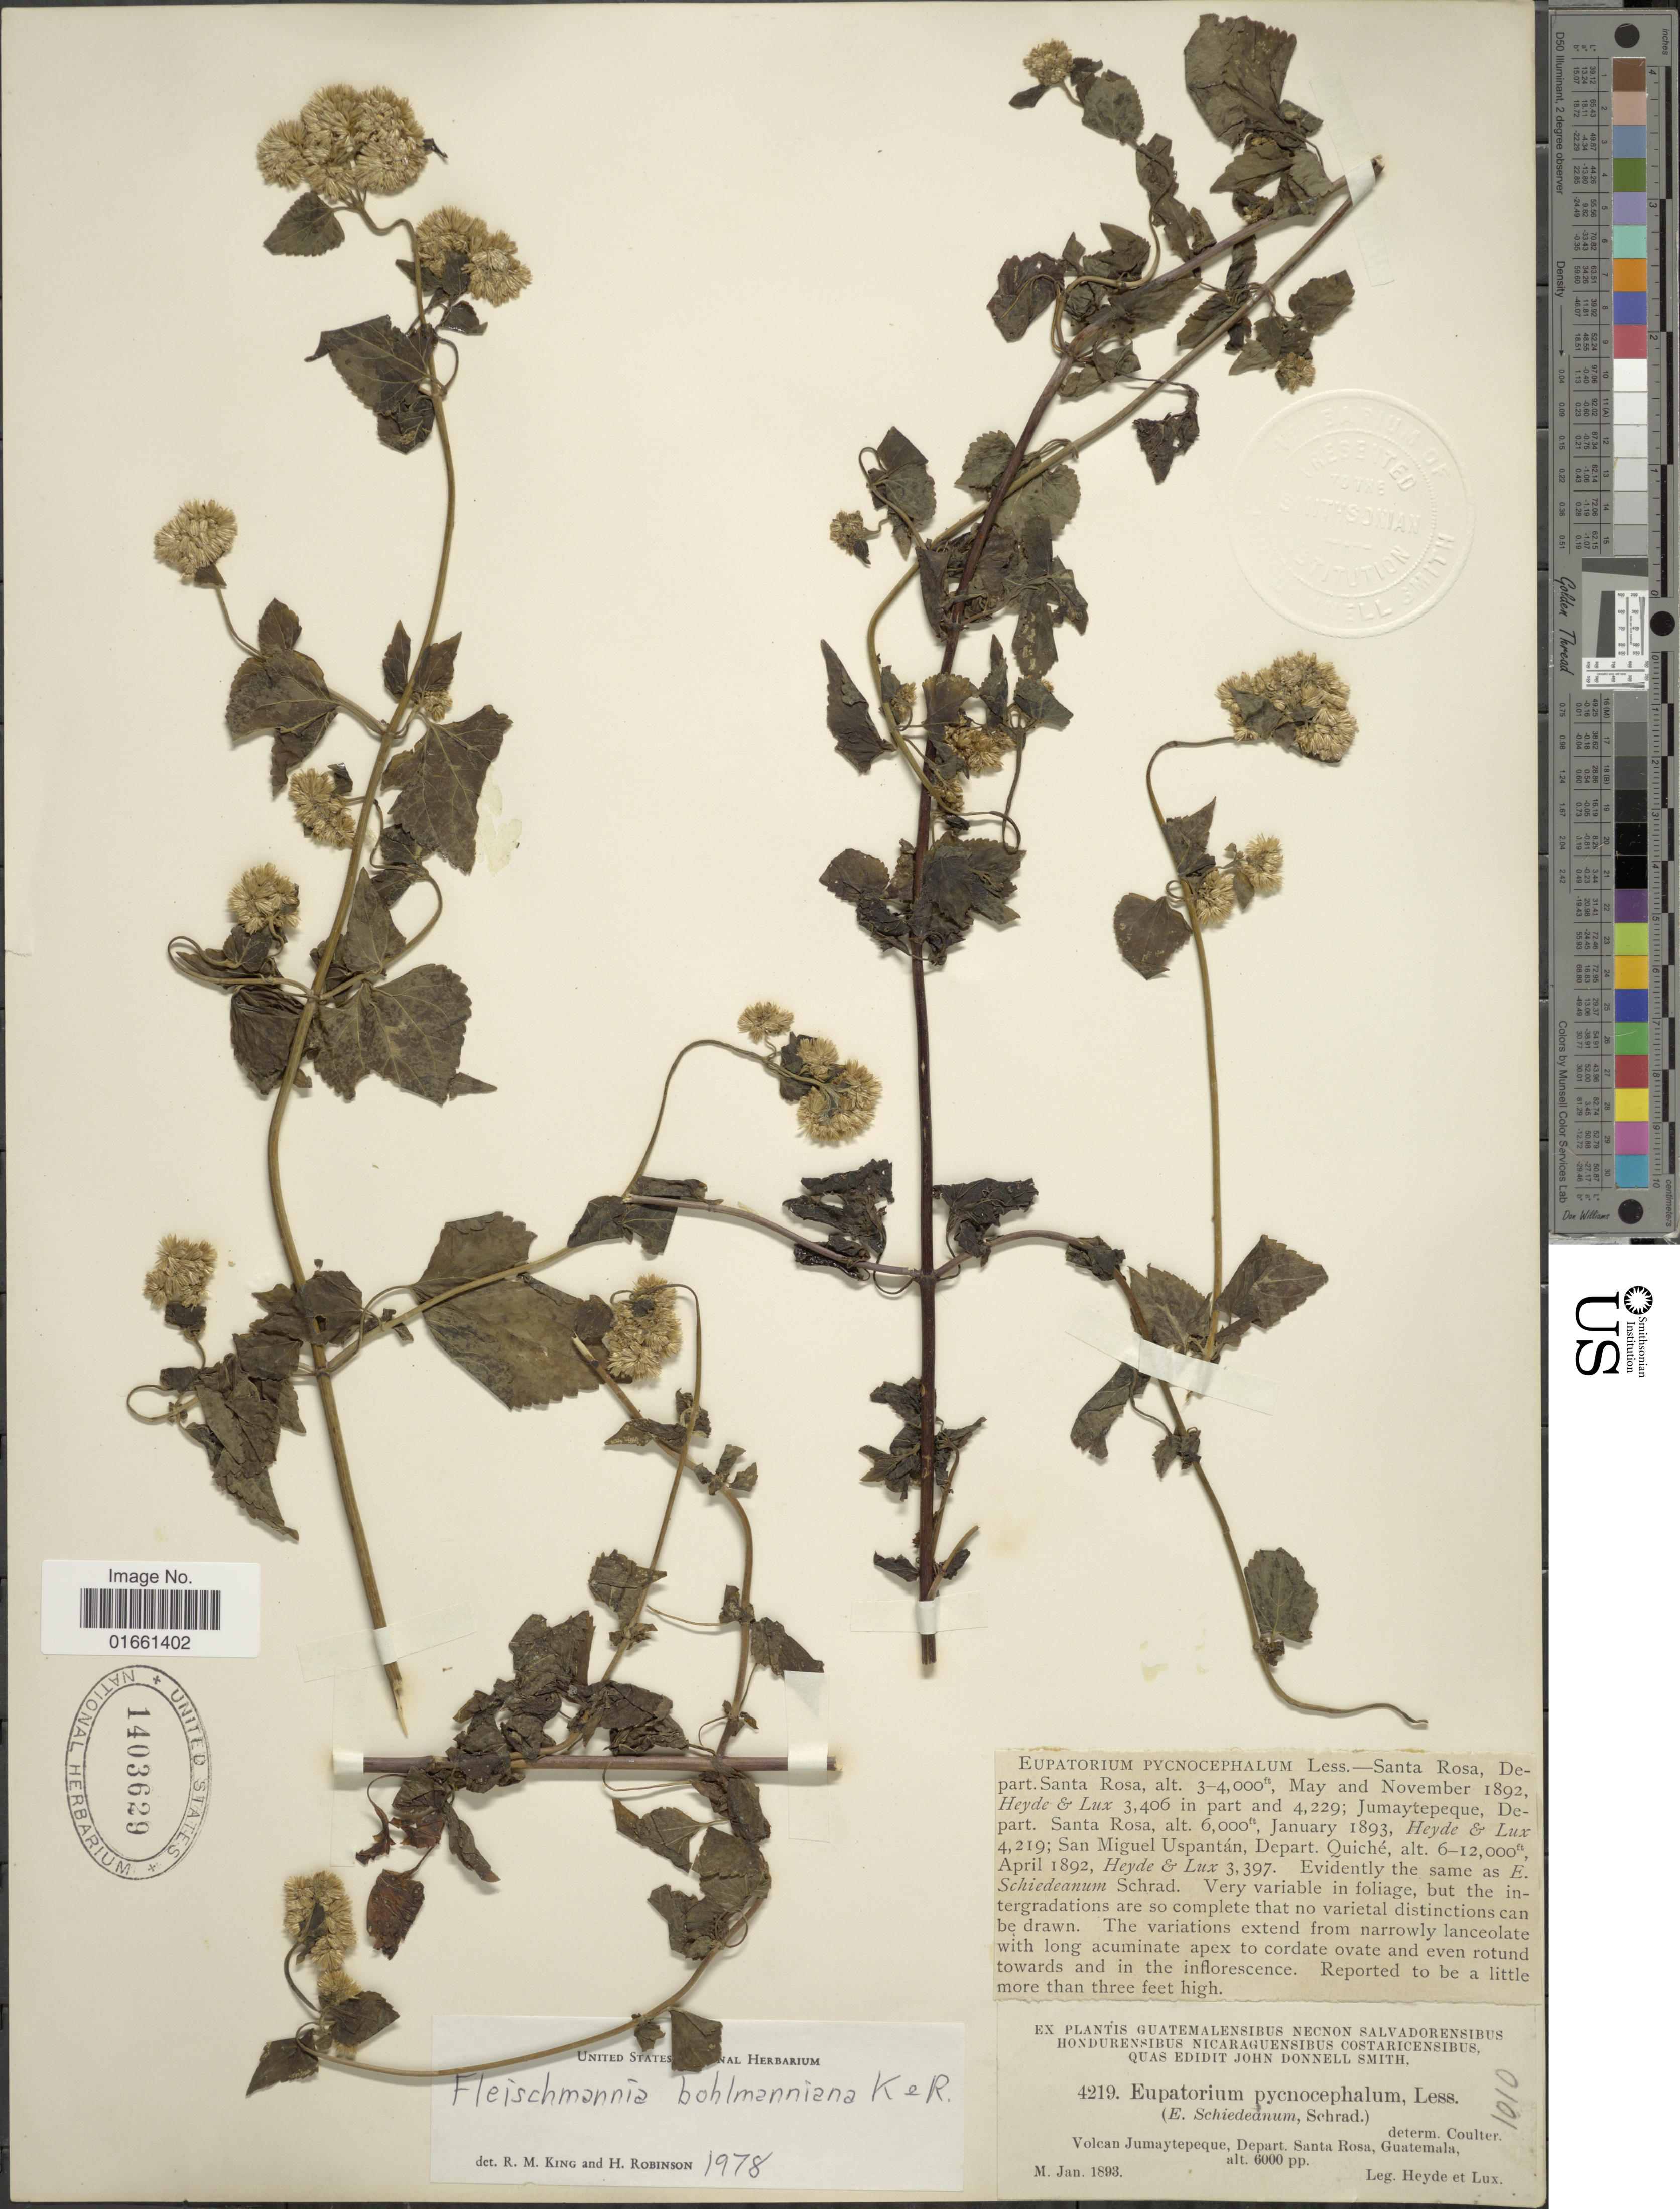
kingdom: Plantae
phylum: Tracheophyta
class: Magnoliopsida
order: Asterales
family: Asteraceae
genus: Fleischmannia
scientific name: Fleischmannia bohlmanniana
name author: R.M. King & H. Rob.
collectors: Heyde & Lux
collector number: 4219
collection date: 1893-01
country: Guatemala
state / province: Santa Rosa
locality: Volcan Jumaytepequ, Depart Santa Rosa.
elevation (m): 1829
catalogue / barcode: US 1403629